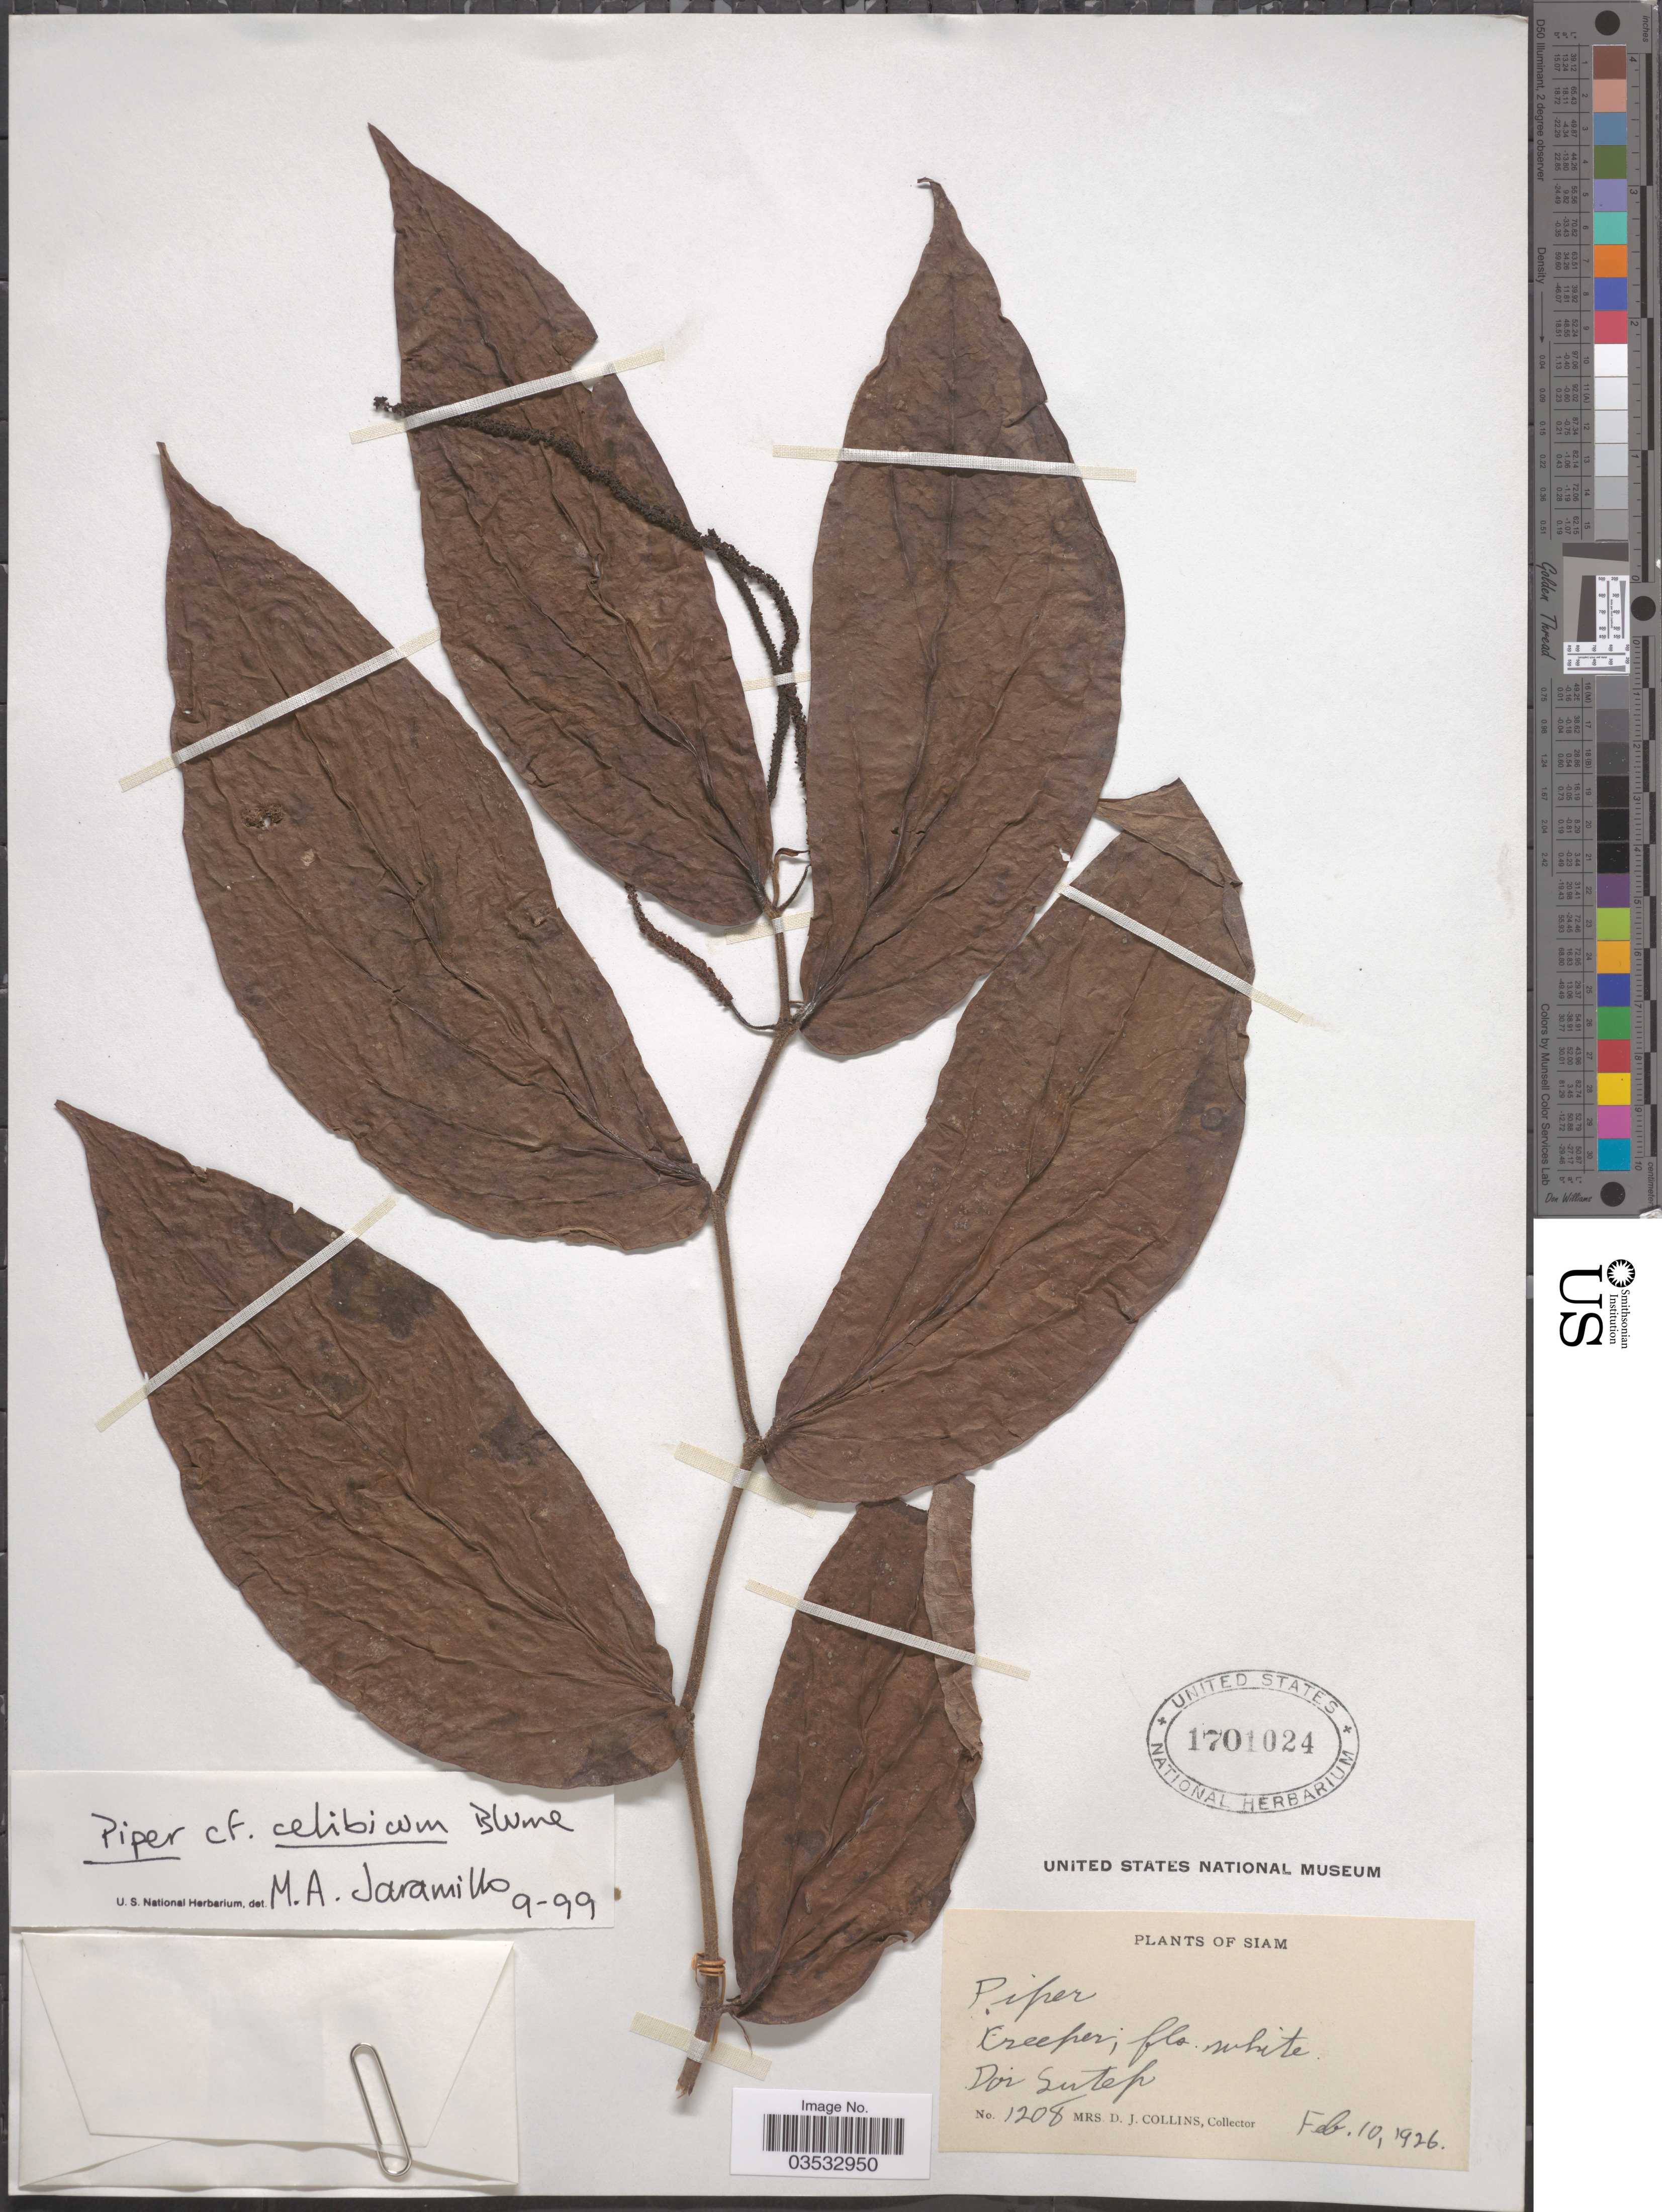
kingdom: Plantae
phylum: Tracheophyta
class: Magnoliopsida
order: Piperales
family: Piperaceae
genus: Piper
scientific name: Piper celebicum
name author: Blume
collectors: Mrs. D. J. Collins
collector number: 1208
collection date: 1926-02-10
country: Thailand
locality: Doi Sutep.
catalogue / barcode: US 1701024